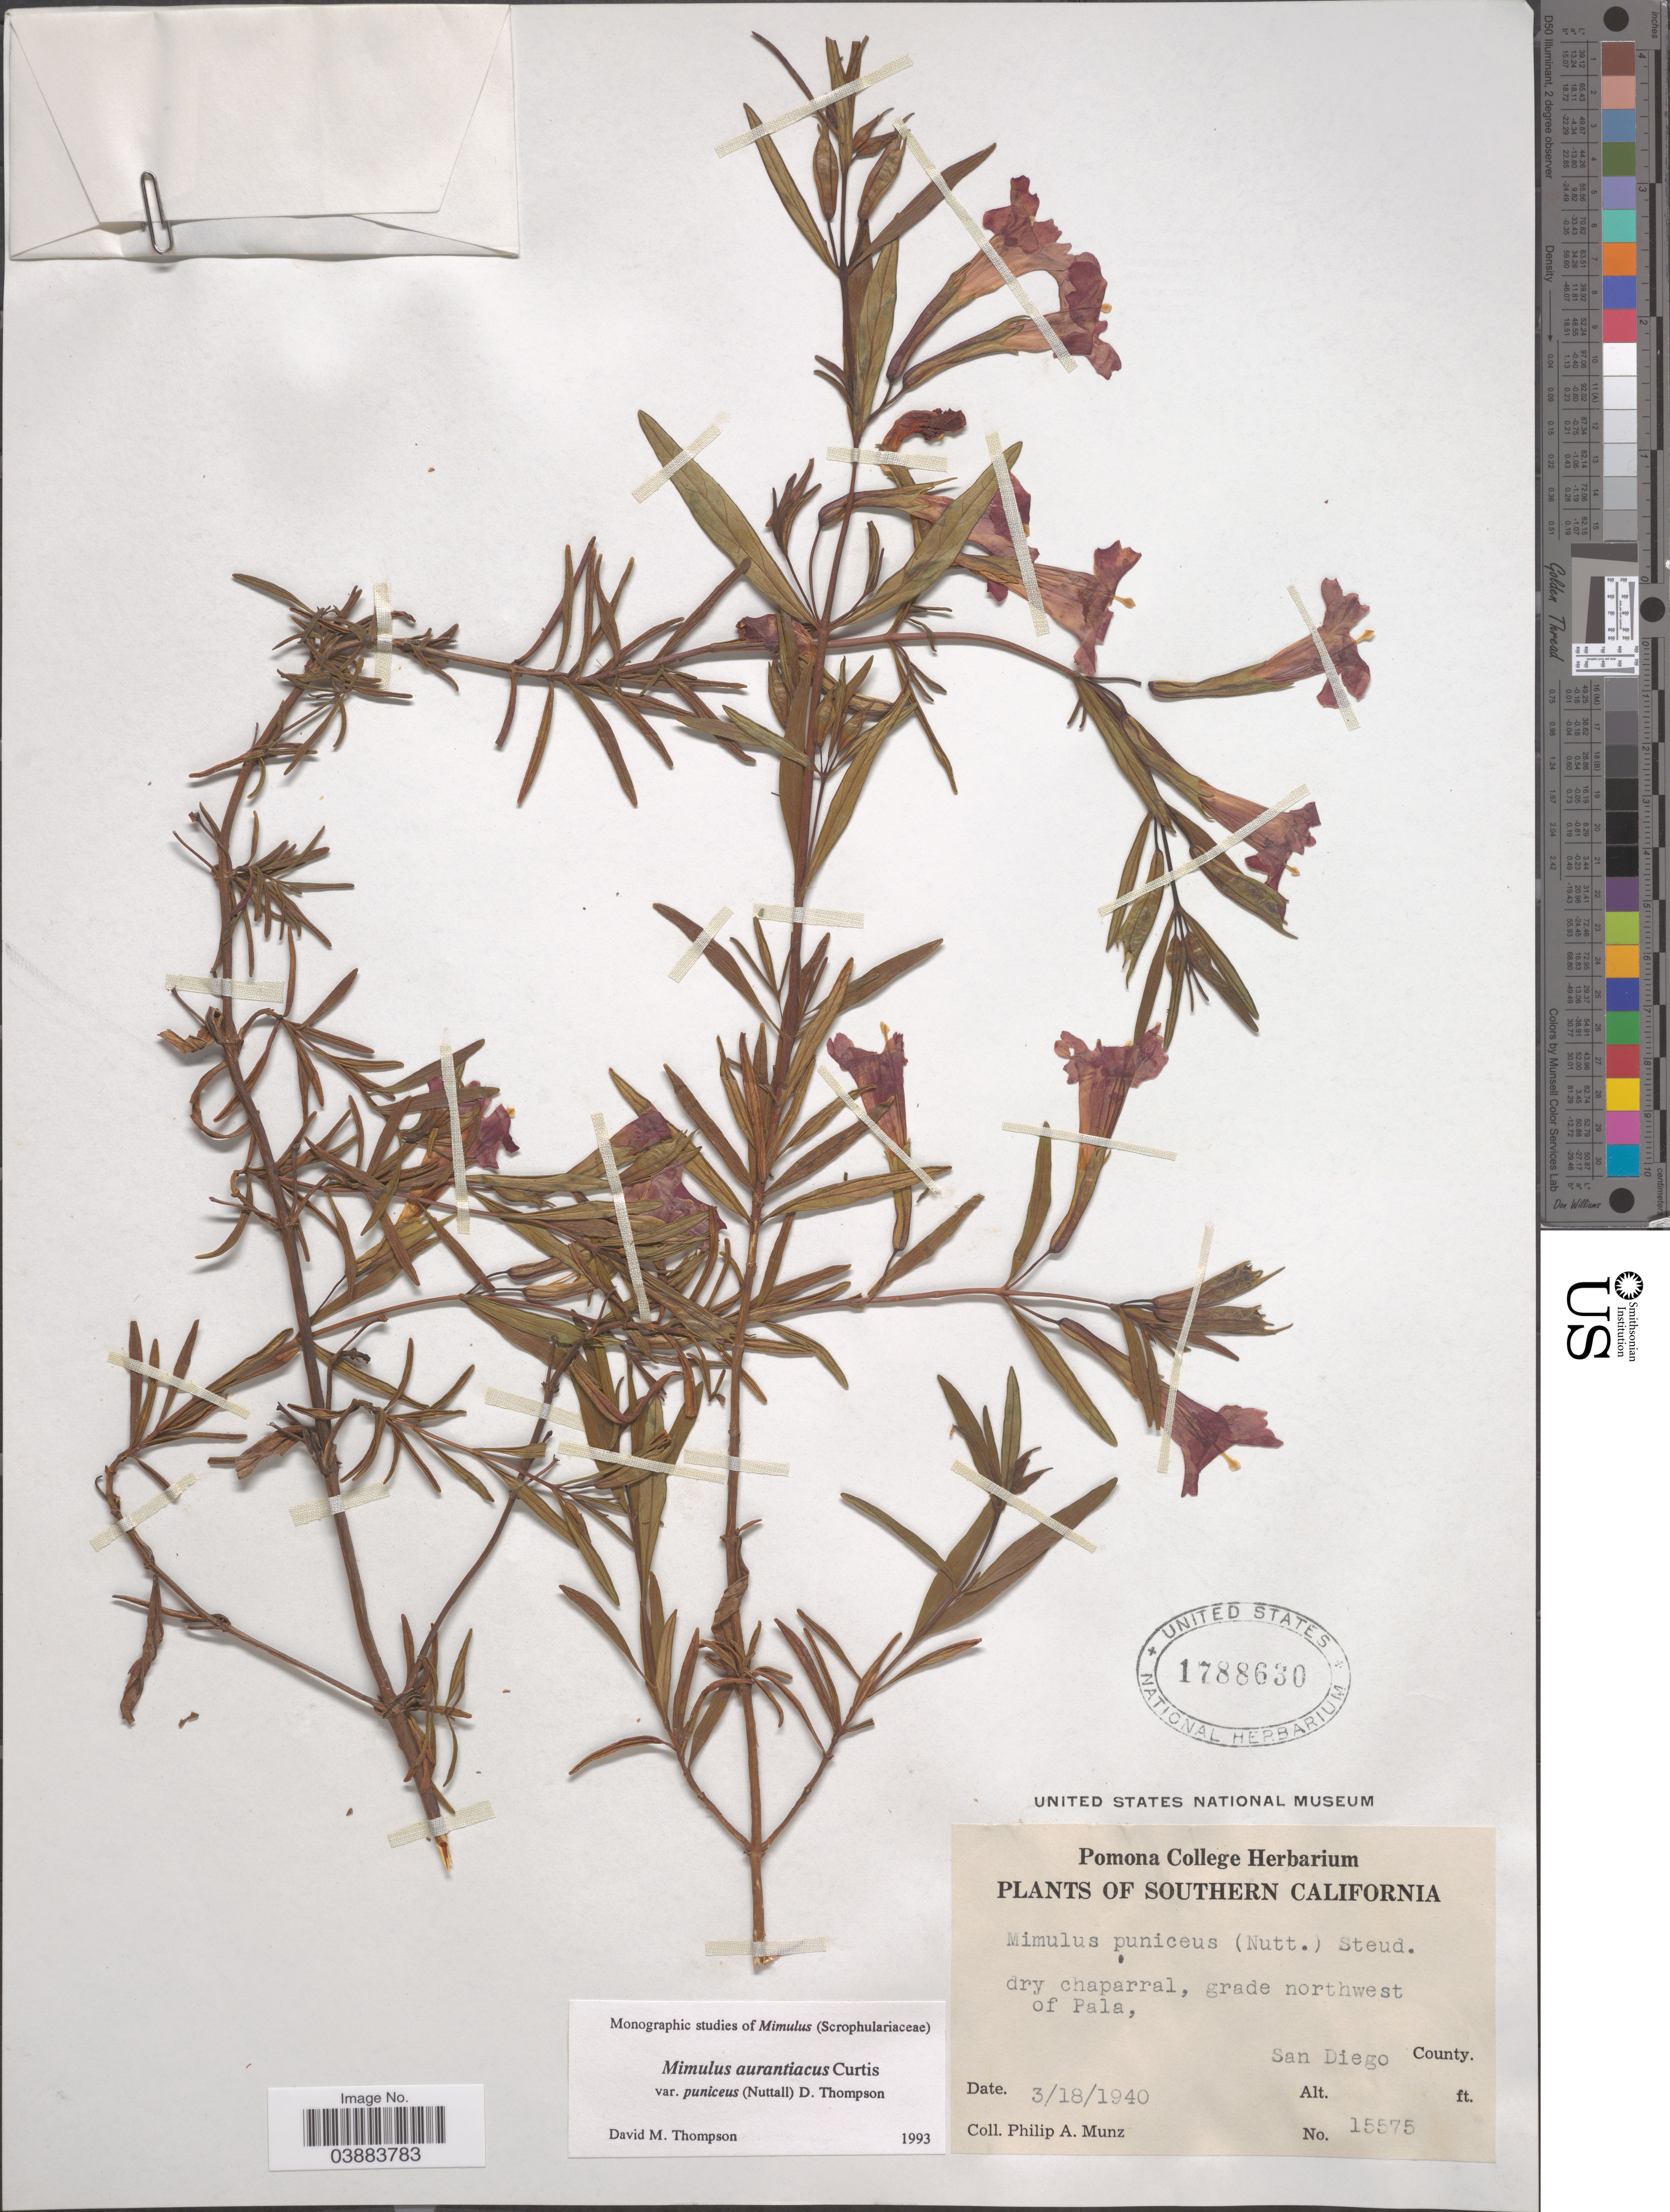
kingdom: Plantae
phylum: Tracheophyta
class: Magnoliopsida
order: Lamiales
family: Phrymaceae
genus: Diplacus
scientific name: Diplacus aurantiacus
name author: (Curtis) Jeps.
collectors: P. A. Munz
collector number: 15575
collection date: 1940-03-18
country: United States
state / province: California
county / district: San Diego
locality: Southern California. Dry chaparral, grade northwest of Pala, San Diego County.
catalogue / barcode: US 1788630